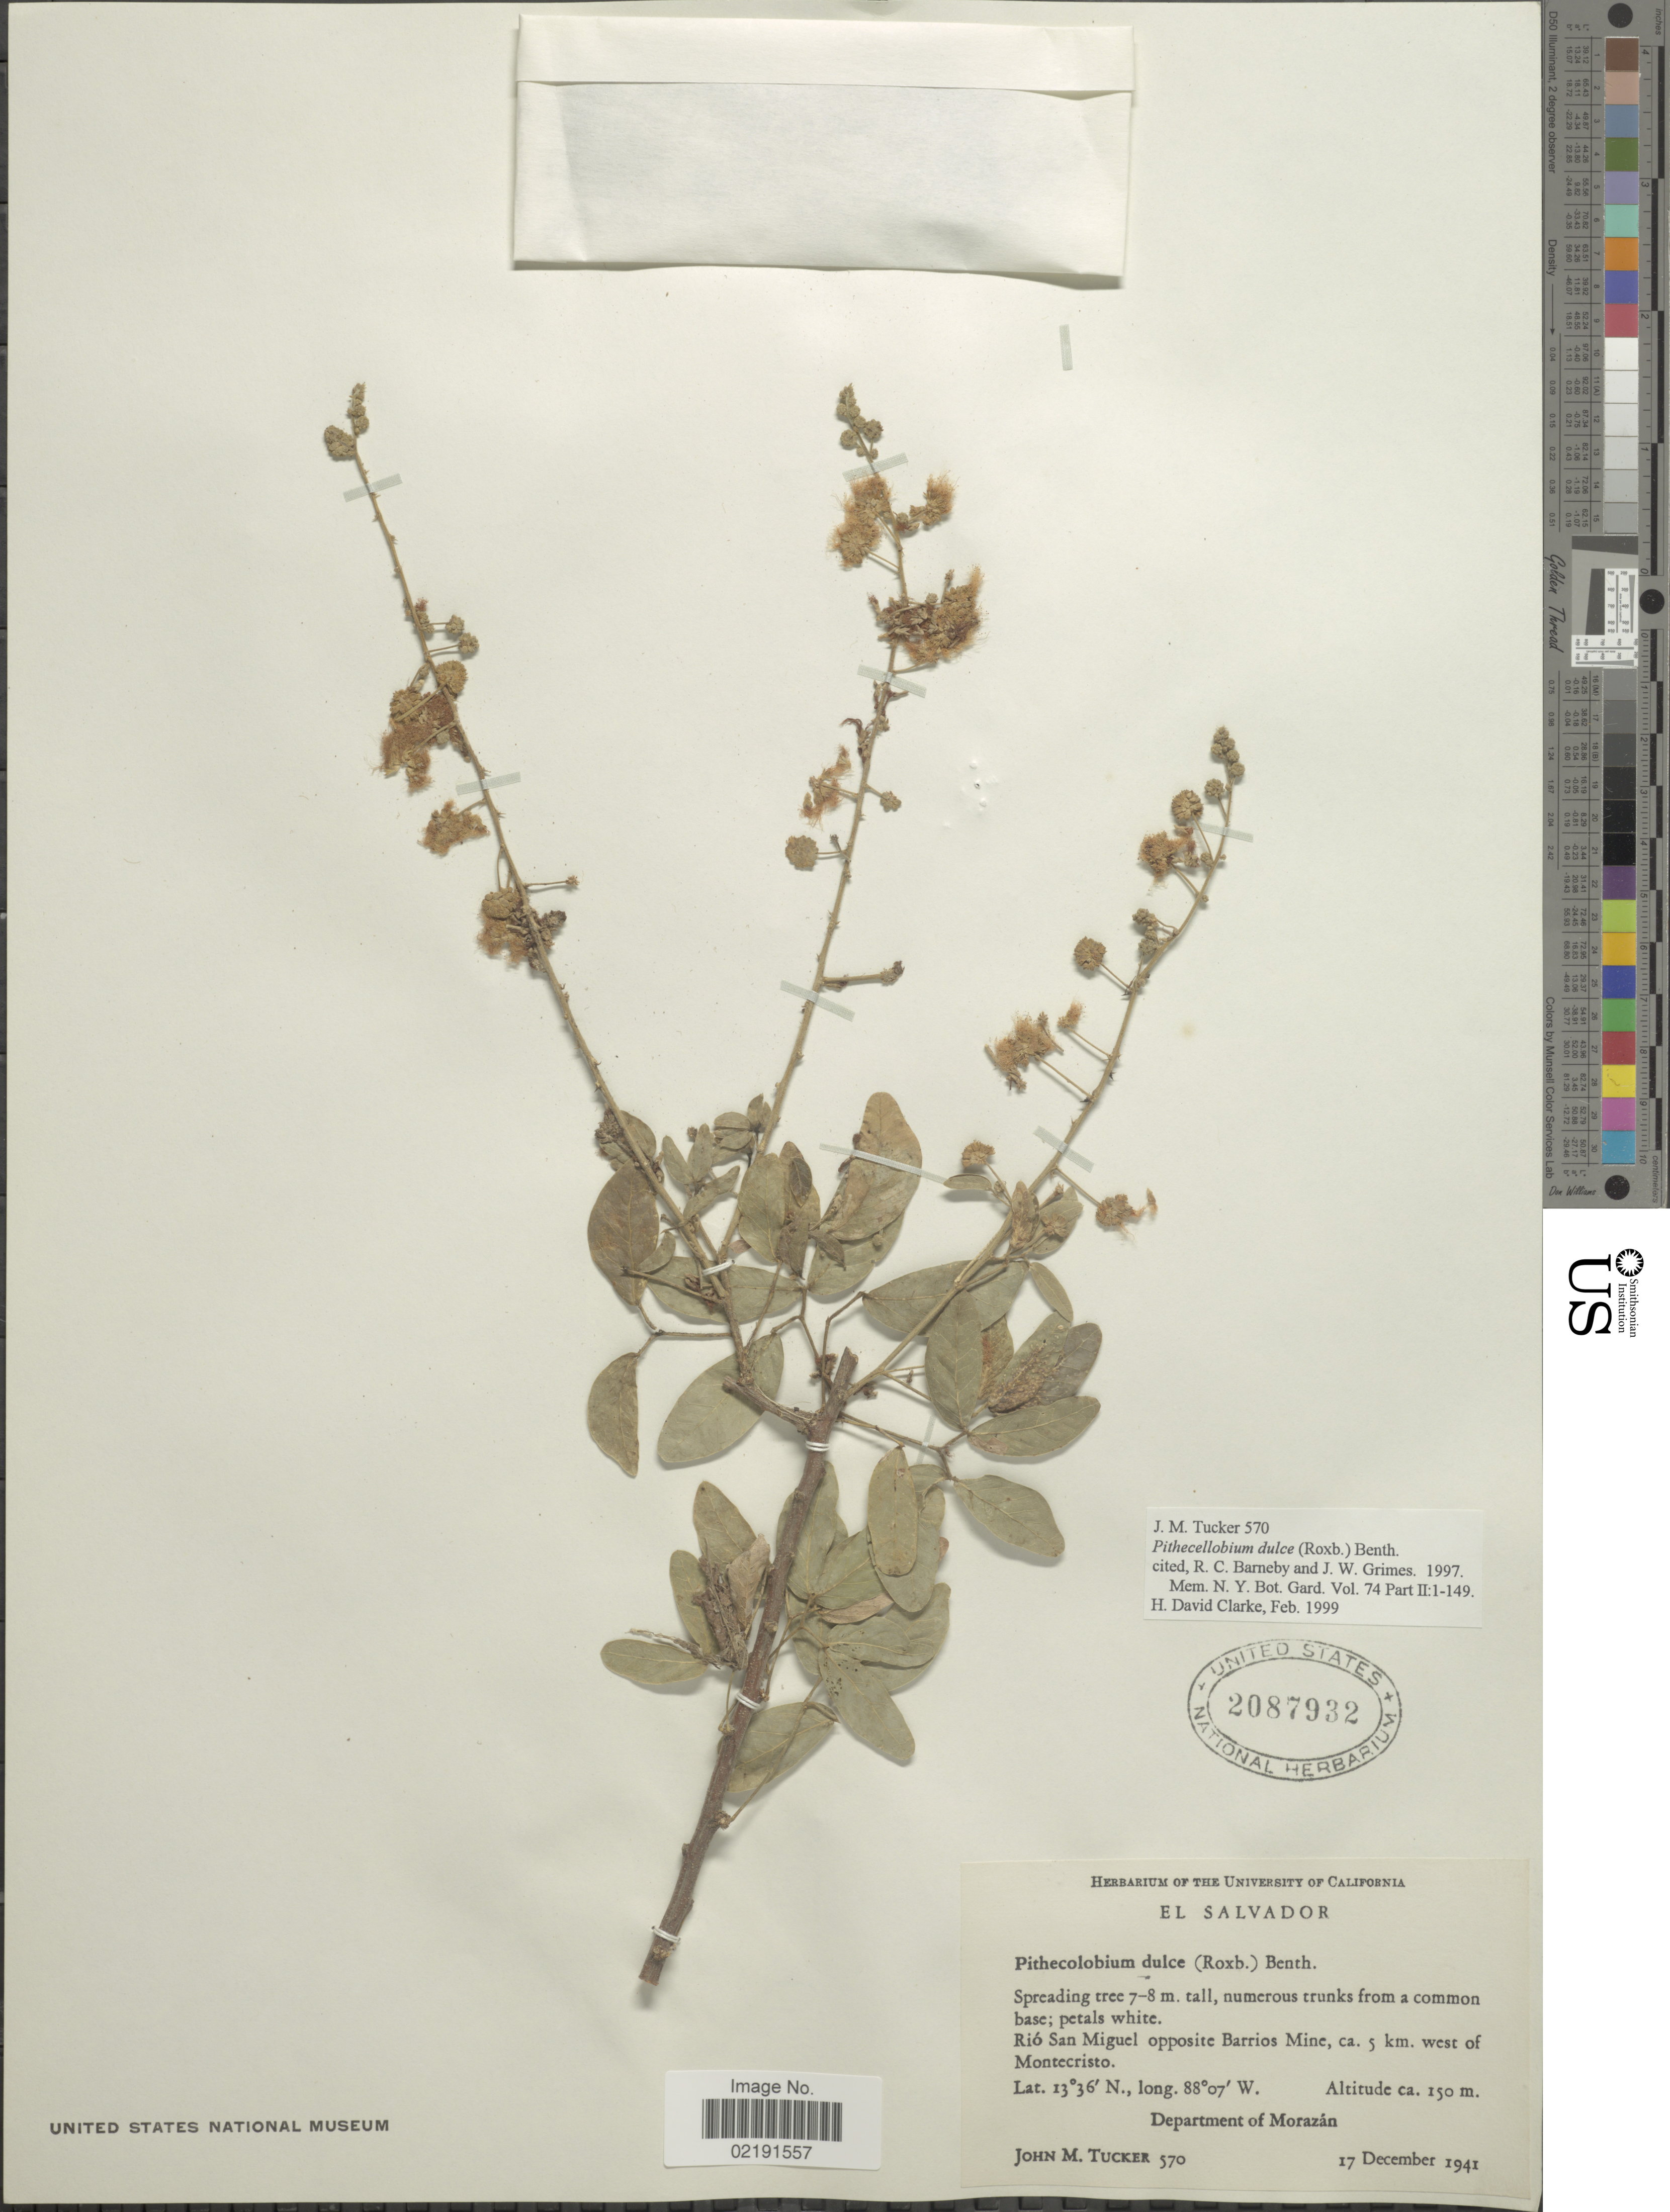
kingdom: Plantae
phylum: Tracheophyta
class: Magnoliopsida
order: Fabales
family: Fabaceae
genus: Pithecellobium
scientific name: Pithecellobium dulce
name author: (Roxb.) Benth.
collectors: J. M. Tucker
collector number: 570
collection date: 1941-12-17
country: El Salvador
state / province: Morazan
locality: Rió San Miguel opposite Barrios Mine, ca. 5 km. west of Montecristo. Department of Morazán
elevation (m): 150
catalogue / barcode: US 2087932